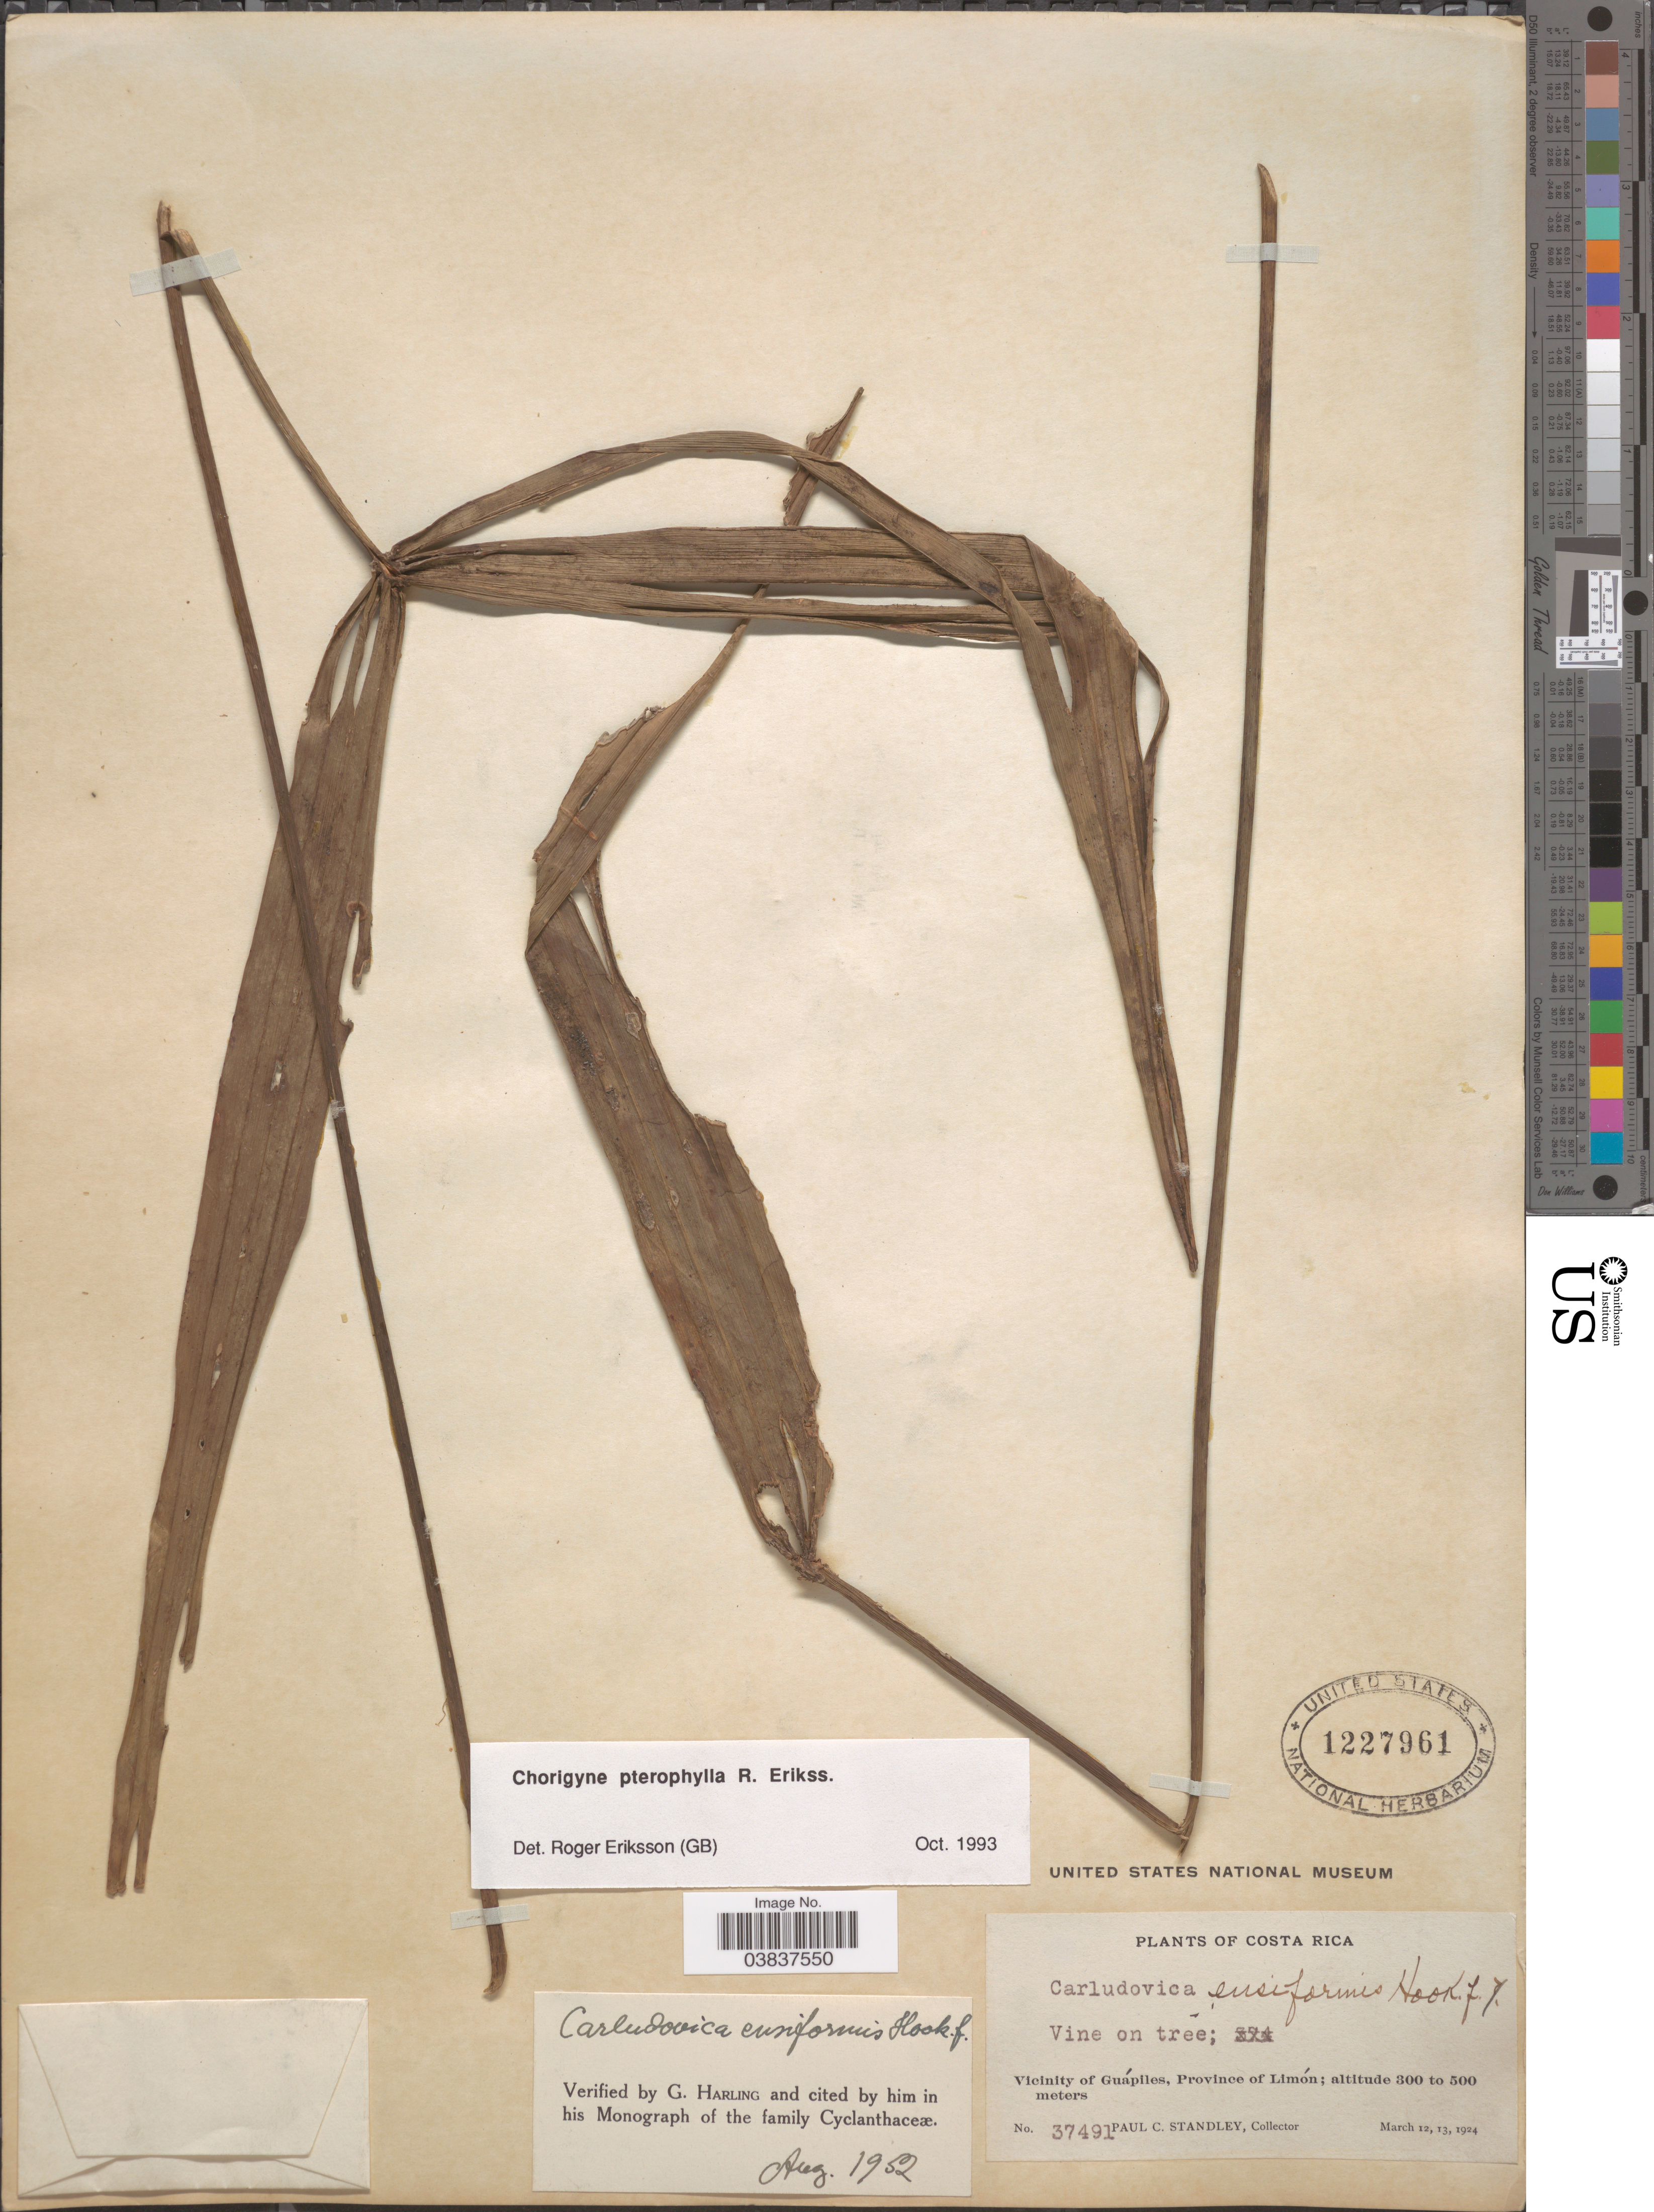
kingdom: Plantae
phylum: Tracheophyta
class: Liliopsida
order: Pandanales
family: Cyclanthaceae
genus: Chorigyne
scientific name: Chorigyne pterophylla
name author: R. Erikss.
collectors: P. C. Standley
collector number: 37491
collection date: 1924-03-12/1924-03-13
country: Costa Rica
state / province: Limón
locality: Vicinity of Guápiles.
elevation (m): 300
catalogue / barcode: US 1227961